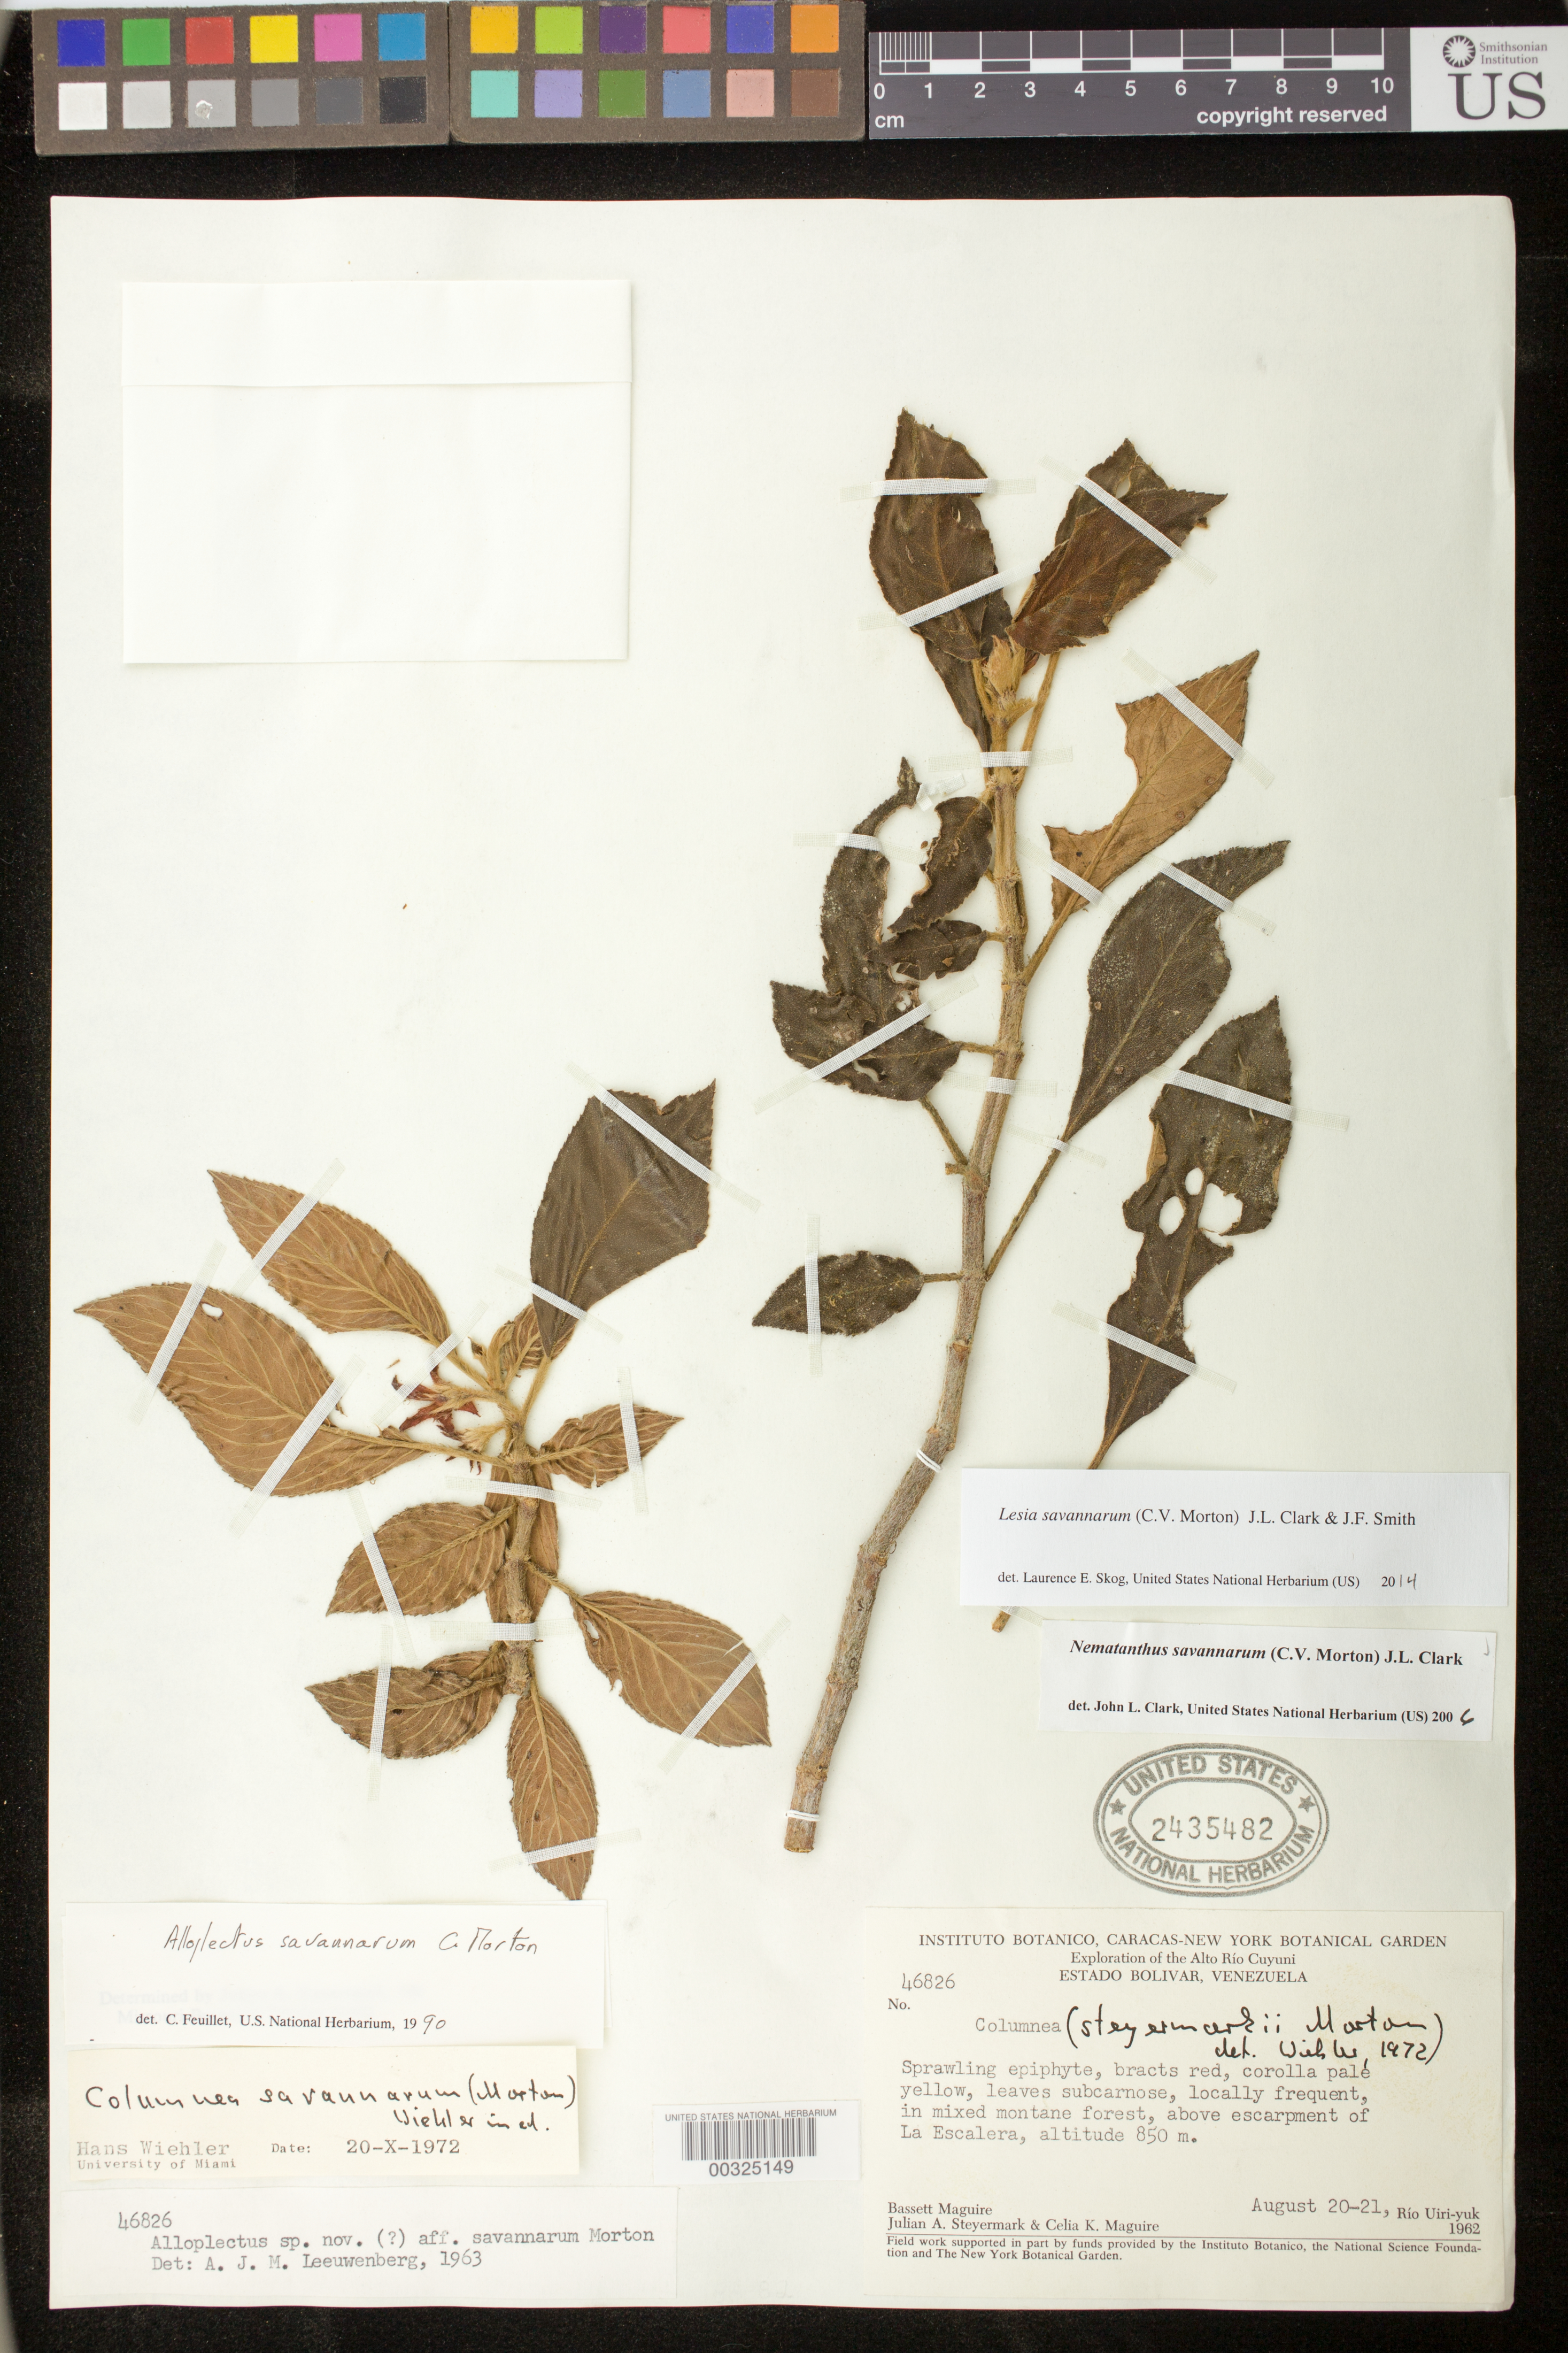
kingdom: Plantae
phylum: Tracheophyta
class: Magnoliopsida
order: Lamiales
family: Gesneriaceae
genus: Lesia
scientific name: Lesia savannarum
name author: (C.V. Morton) J.L. Clark & J.F. Sm.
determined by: Skog, Laurence E.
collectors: B. Maguire, J. Steyermark & C. K. Maguire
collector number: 46826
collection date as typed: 20-21 Aug 1962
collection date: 1962-08-20/1962-08-21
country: Venezuela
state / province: Bolívar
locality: Exploration of Alto Rio Cuyuni, above escarpment of La Escalera, Rio Uiri-Yuk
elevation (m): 850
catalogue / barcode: US 2435482